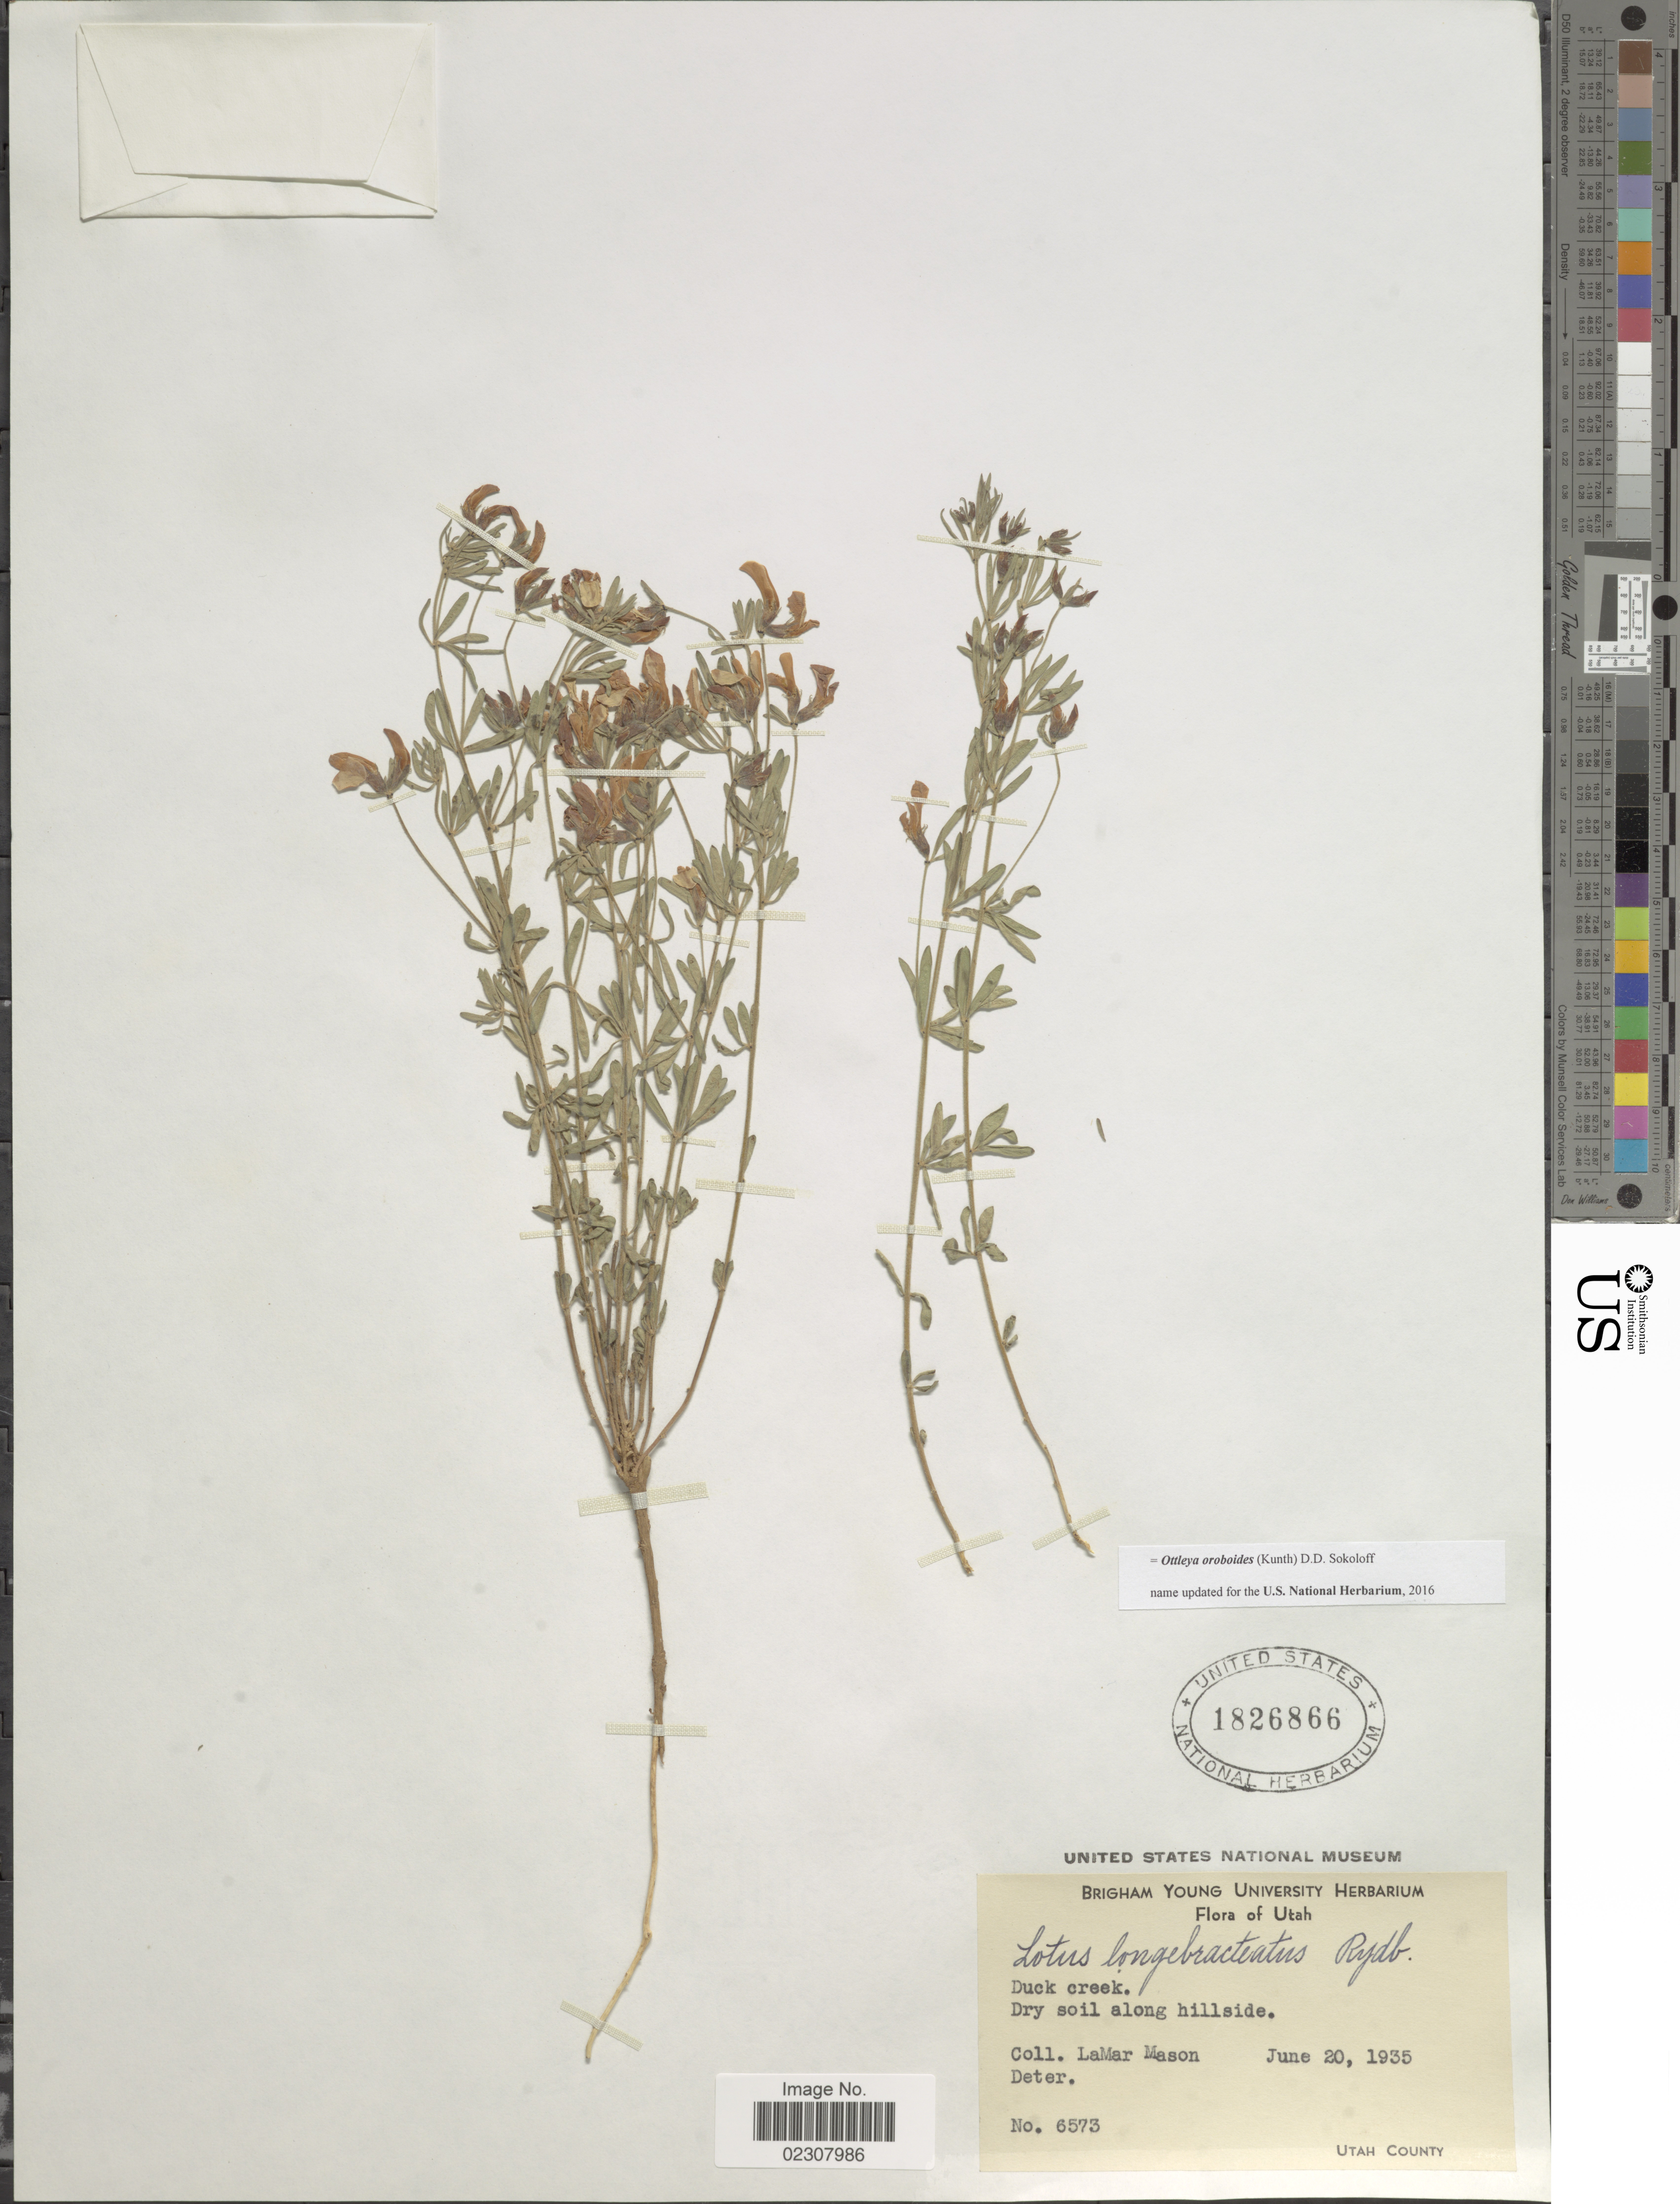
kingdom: Plantae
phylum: Tracheophyta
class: Magnoliopsida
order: Fabales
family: Fabaceae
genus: Ottleya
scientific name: Ottleya oroboides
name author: (Kunth) D.D. Sokoloff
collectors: L. Mason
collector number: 6573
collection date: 1935-06-20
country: United States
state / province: Utah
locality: Duck creek, Dry soil along hillside, Utah County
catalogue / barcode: US 1826866